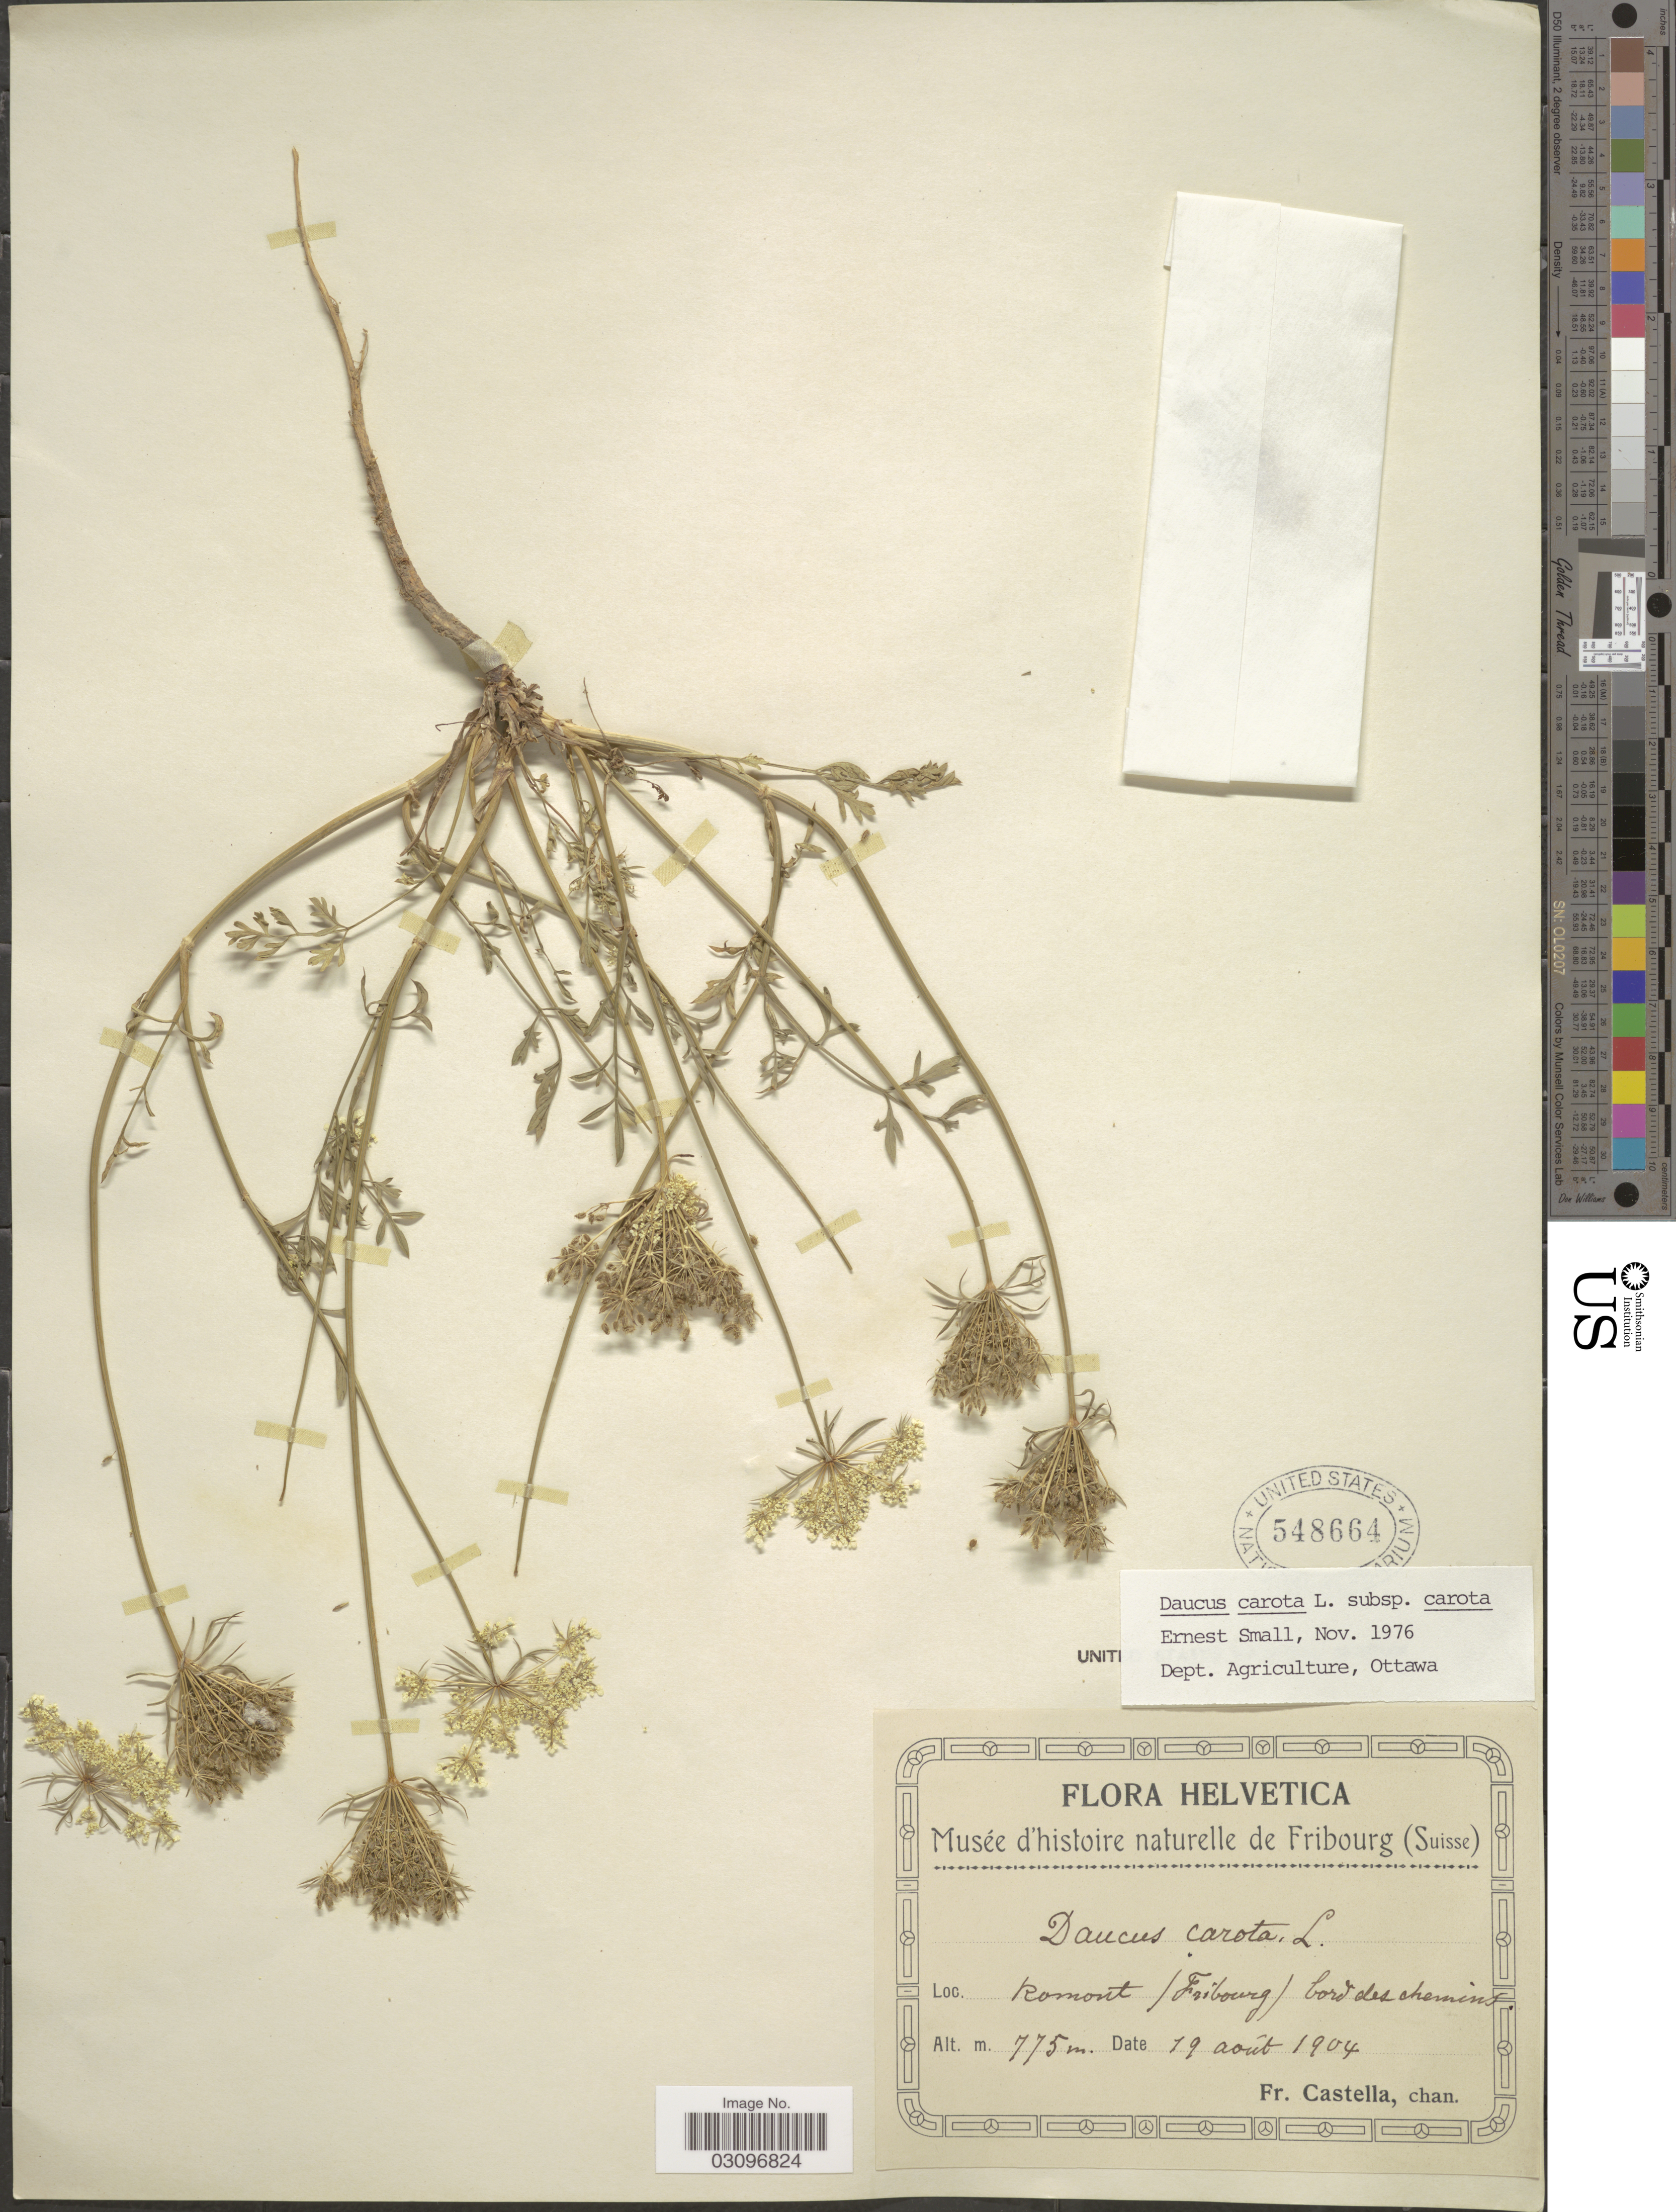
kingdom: Plantae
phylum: Tracheophyta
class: Magnoliopsida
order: Apiales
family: Apiaceae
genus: Daucus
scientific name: Daucus carota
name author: L.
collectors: Fr. Castella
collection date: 1904-08-19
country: Switzerland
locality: Helvetica. Romont (Fribourg) bord des chemins.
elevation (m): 775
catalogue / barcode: US 548664